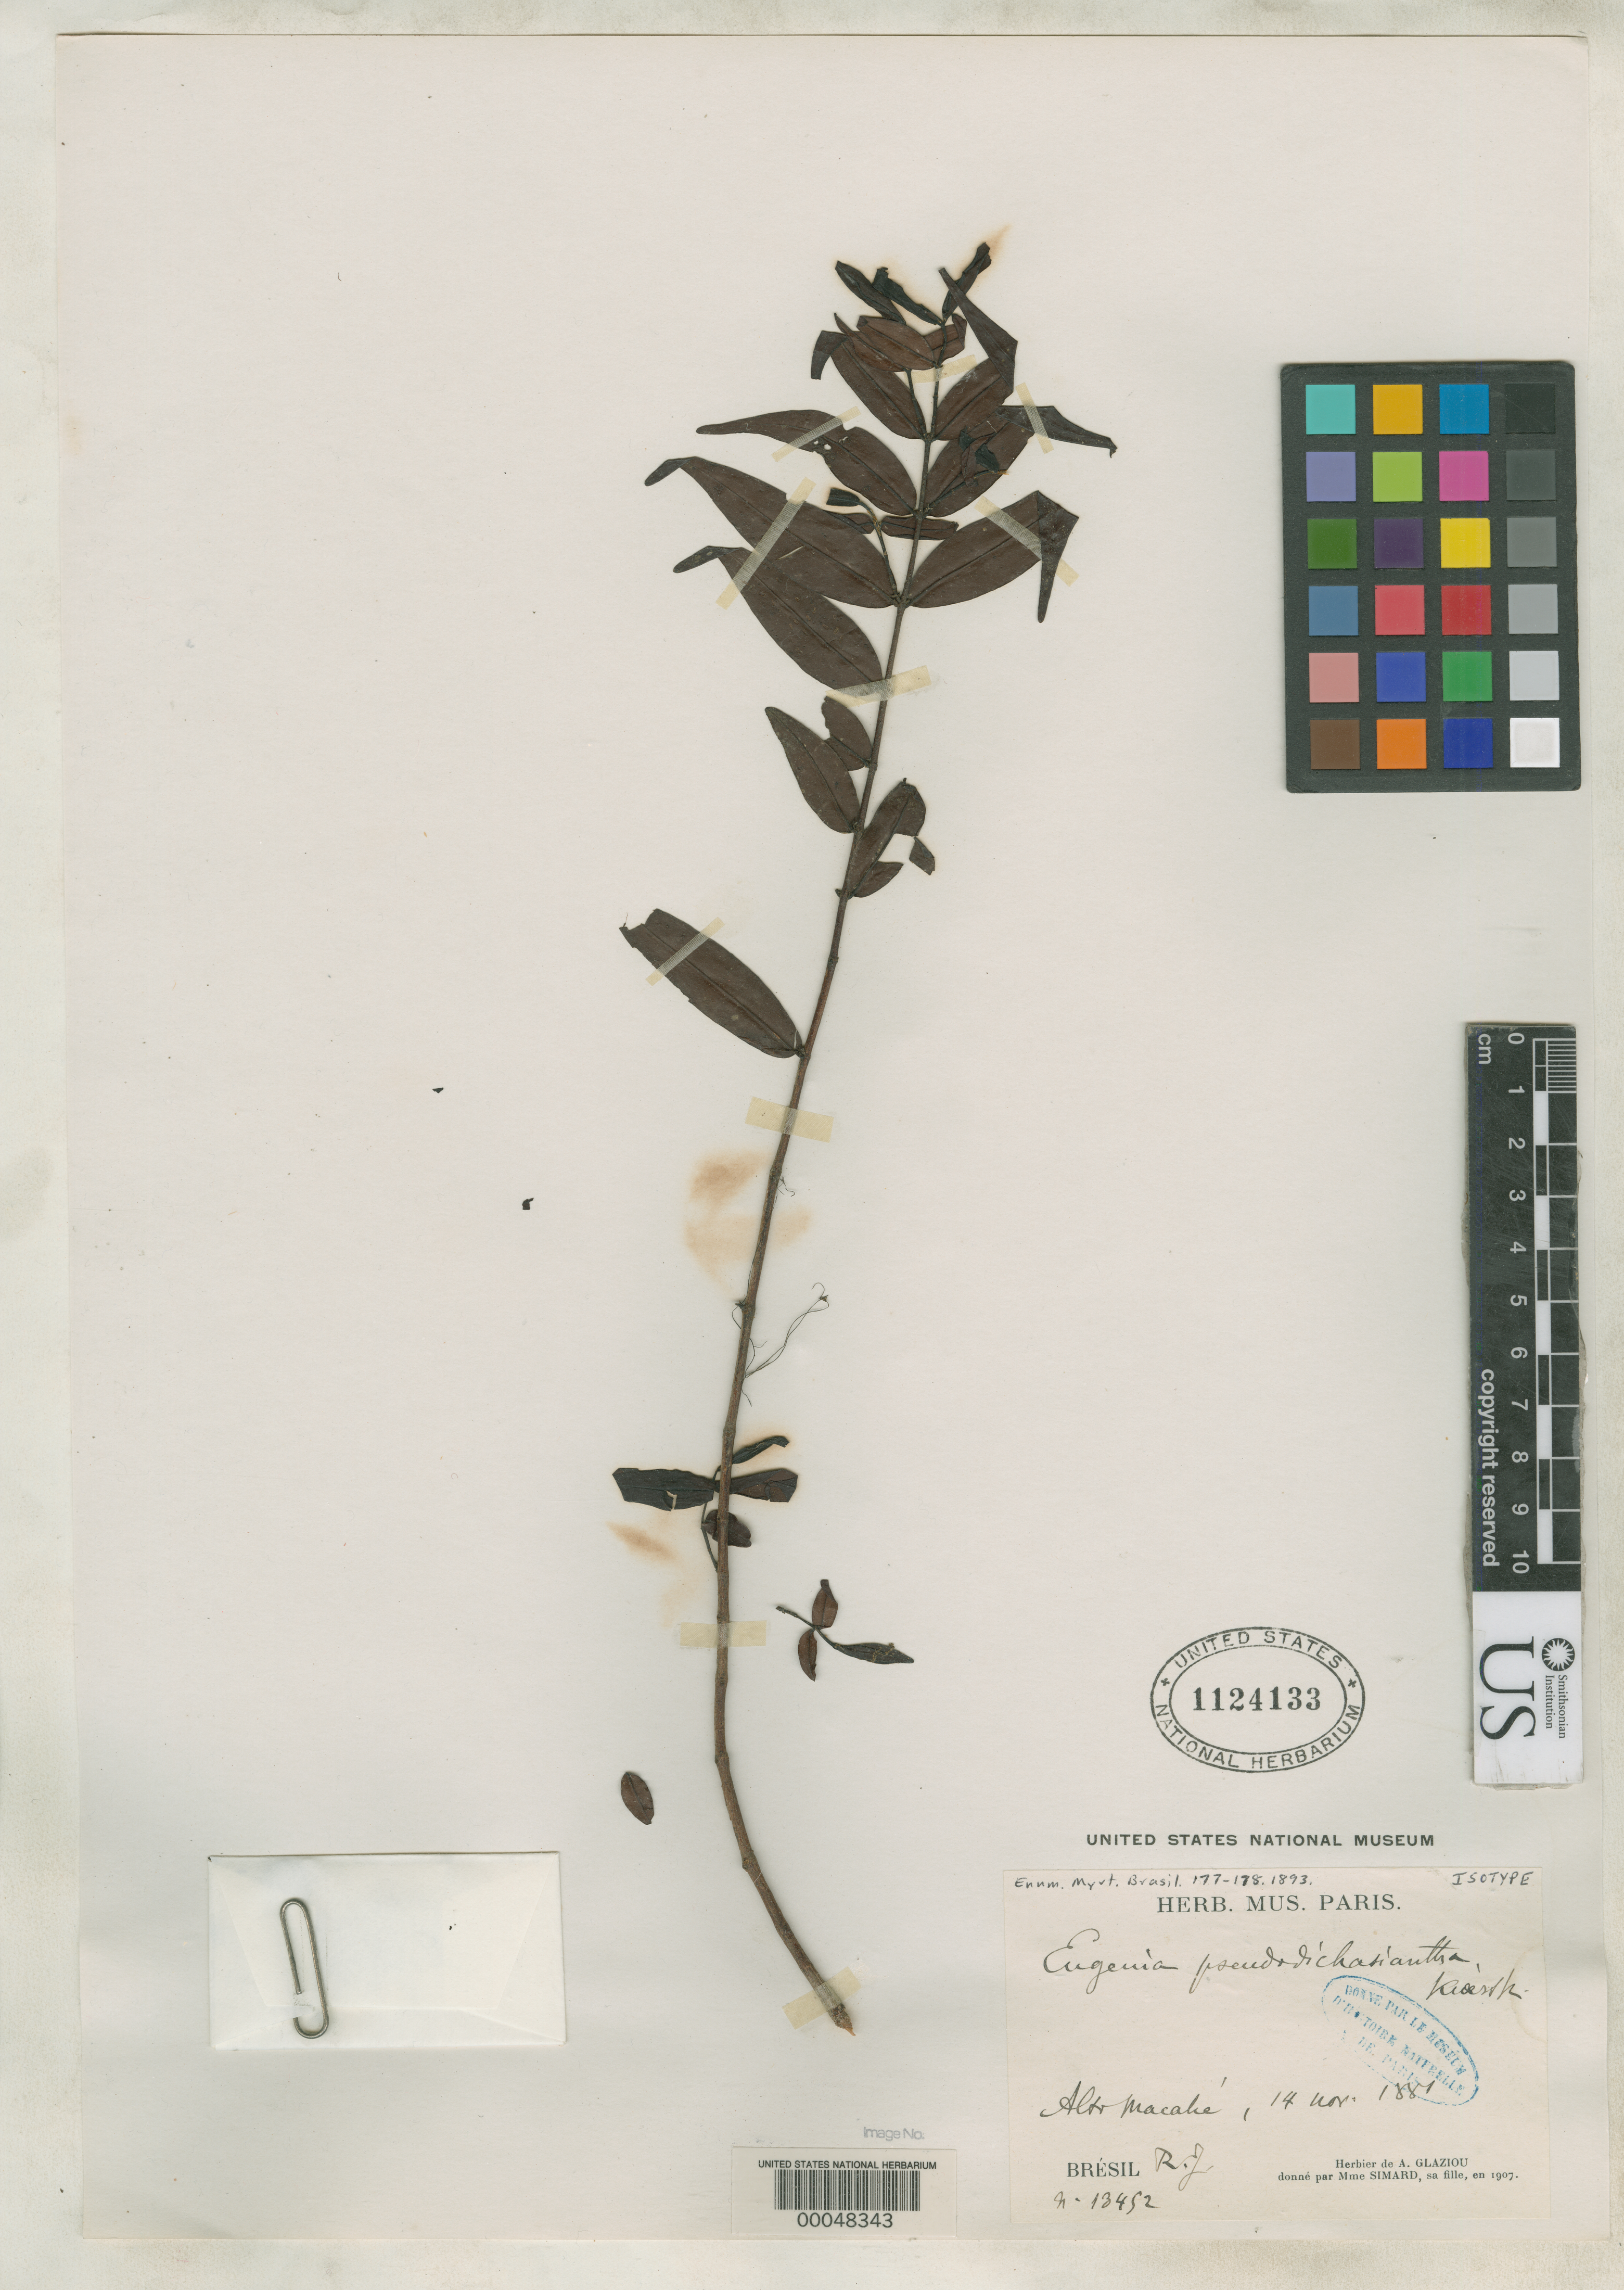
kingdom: Plantae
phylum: Tracheophyta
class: Magnoliopsida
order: Myrtales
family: Myrtaceae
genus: Eugenia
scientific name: Eugenia pseudodichasiantha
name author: Kiaersk.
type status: Isotype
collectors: ex herb. Glaziou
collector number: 13452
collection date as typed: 14 Nov 1881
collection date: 1881-11-14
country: Brazil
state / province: Rio de Janeiro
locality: Alto Macabe.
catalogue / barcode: US 1124133